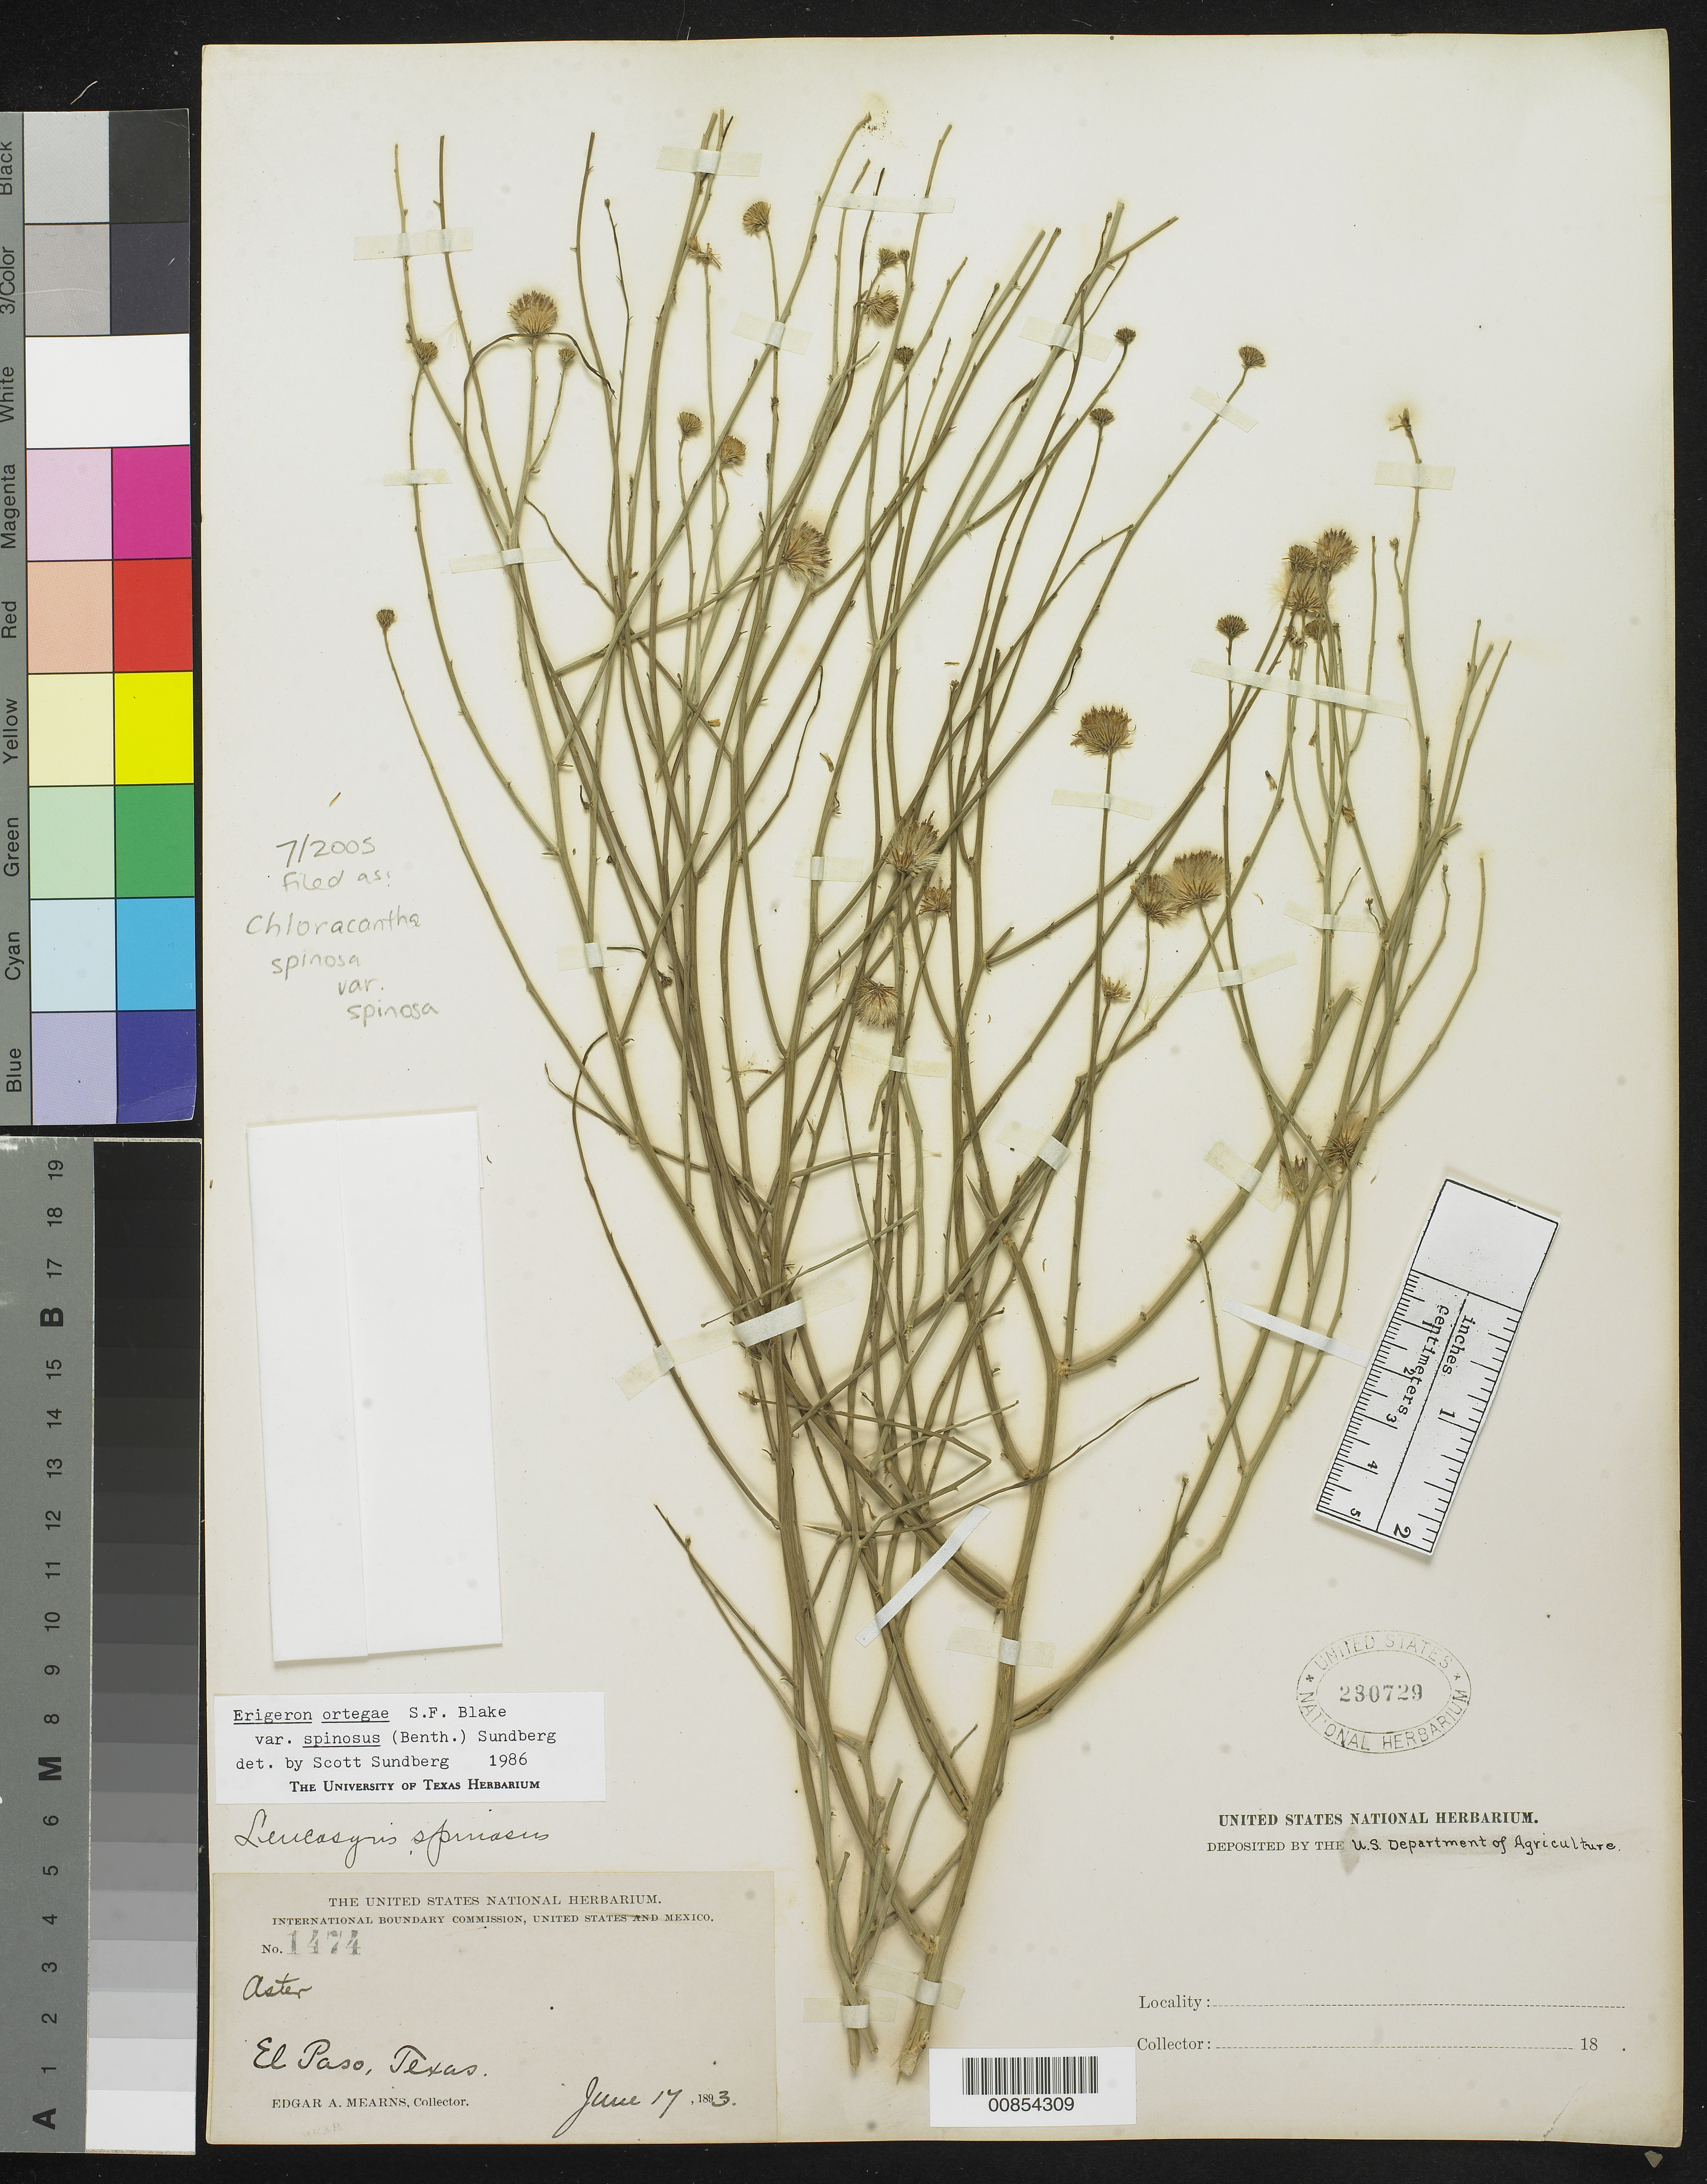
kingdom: Plantae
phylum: Tracheophyta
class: Magnoliopsida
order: Asterales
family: Asteraceae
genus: Chloracantha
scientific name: Chloracantha spinosa var. spinosa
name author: (Benth.) G.L. Nesom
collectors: E. A. Mearns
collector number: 1474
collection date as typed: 17 Jun 1893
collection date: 1893-06-17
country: United States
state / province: Texas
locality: El Paso, Texas.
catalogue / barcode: US 230729